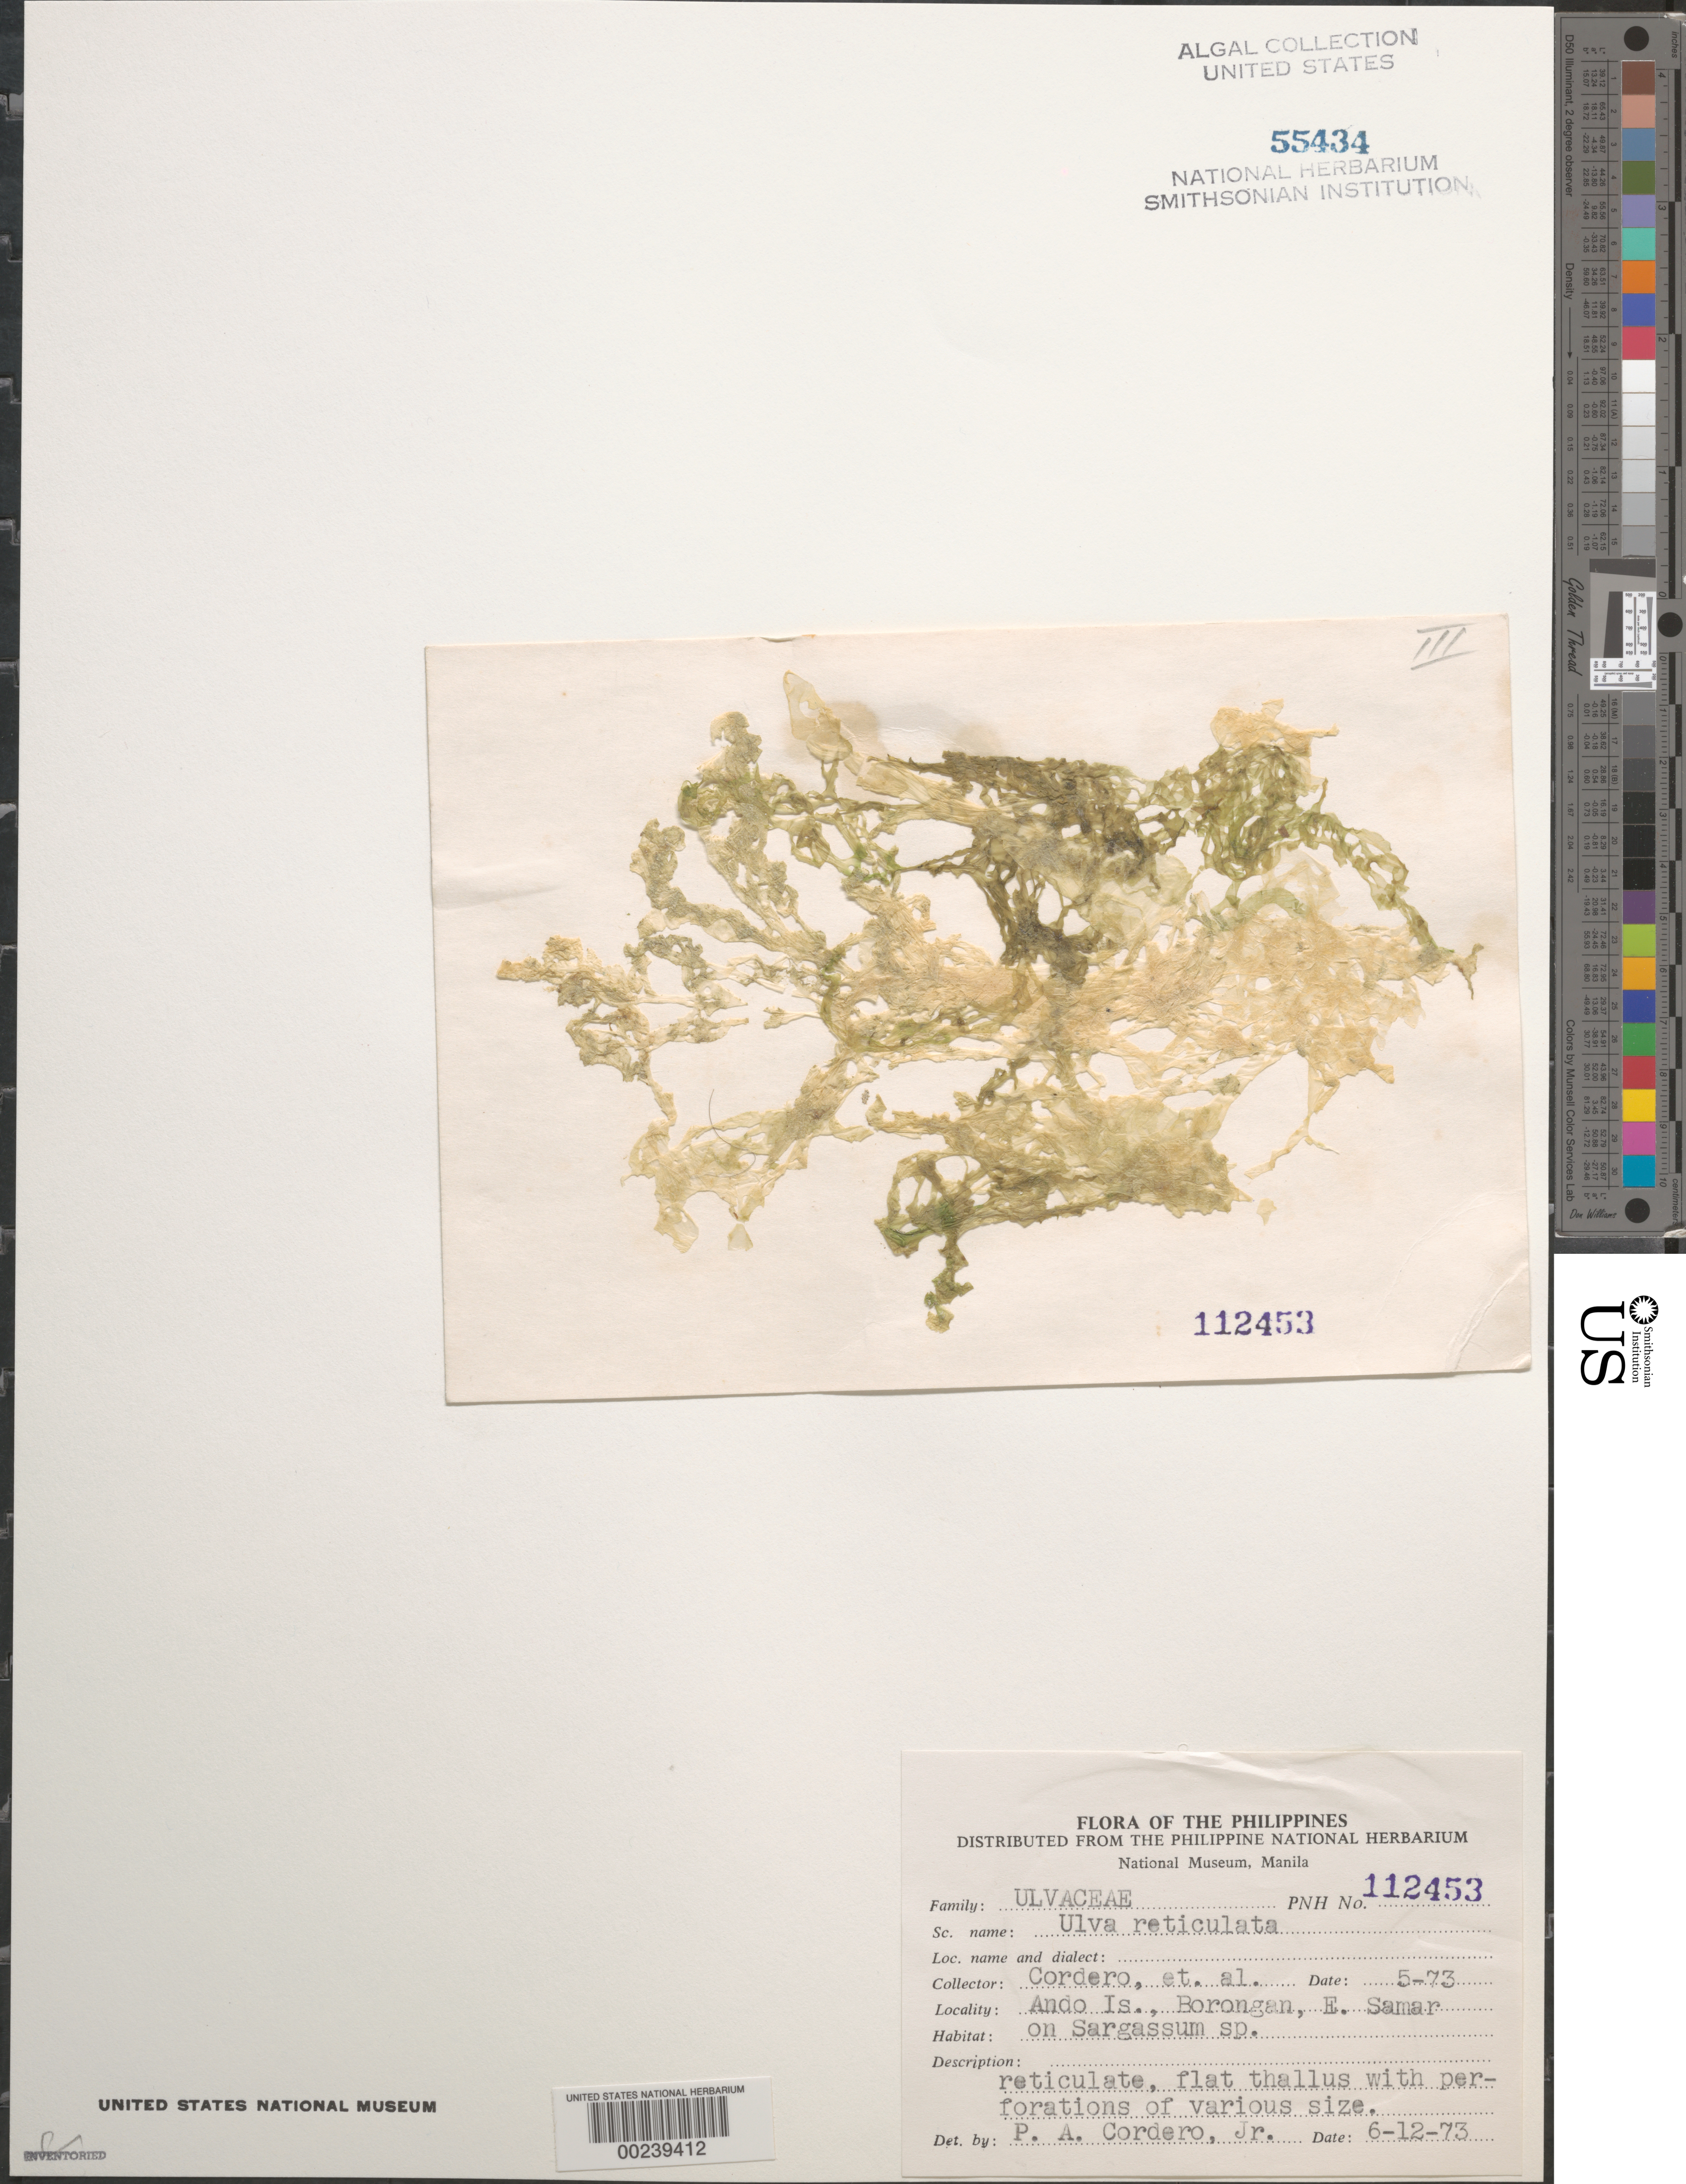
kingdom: Plantae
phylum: Chlorophyta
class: Ulvophyceae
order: Ulvales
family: Ulvaceae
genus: Ulva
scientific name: Ulva reticulata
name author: Forssk.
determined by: Cordero, P. A., Jr.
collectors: P. A. Cordero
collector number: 112453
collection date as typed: May 1973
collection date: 1973-05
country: Philippines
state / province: Eastern Visayas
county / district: Eastern Samar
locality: Ando island, borongan, east samar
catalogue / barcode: US 55434